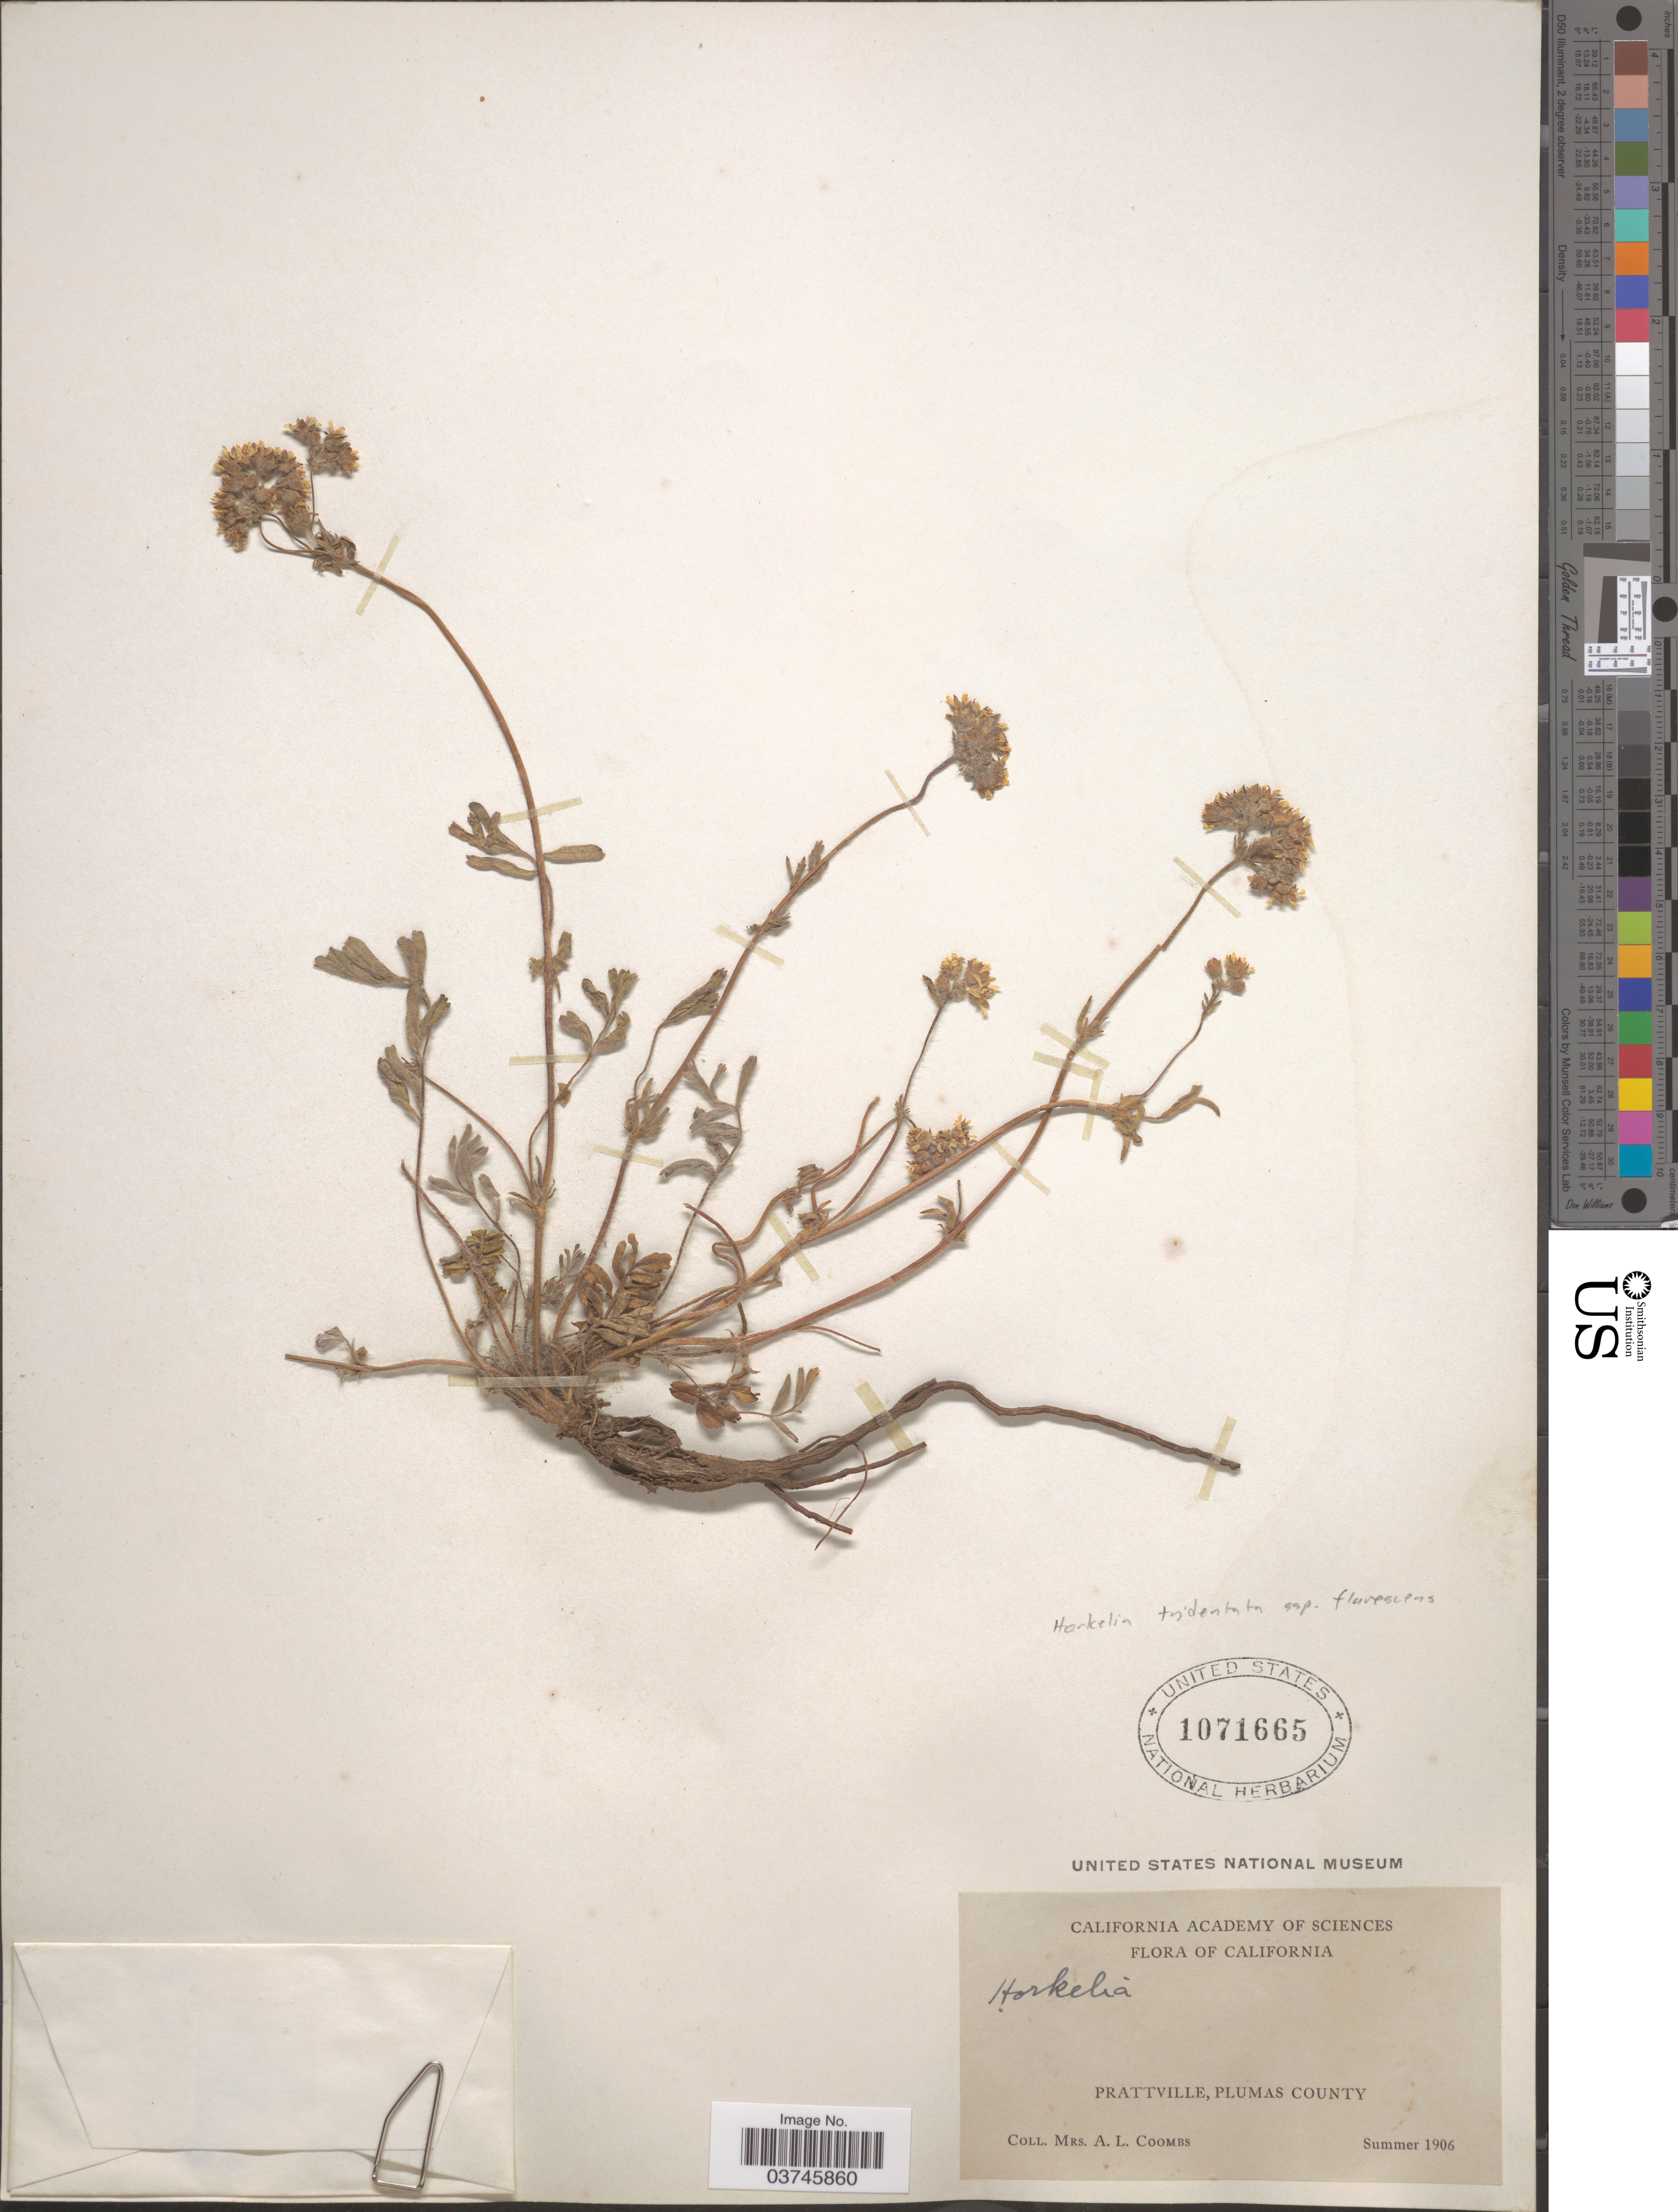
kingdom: Plantae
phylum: Tracheophyta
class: Magnoliopsida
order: Rosales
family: Rosaceae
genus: Potentilla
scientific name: Potentilla tilingii var. flavescens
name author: (Rydb.) J.T. Howell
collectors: A. Coombs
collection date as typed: Summer 1906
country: United States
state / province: California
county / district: Plumas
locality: Prattville, Plumas County.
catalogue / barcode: US 1071665